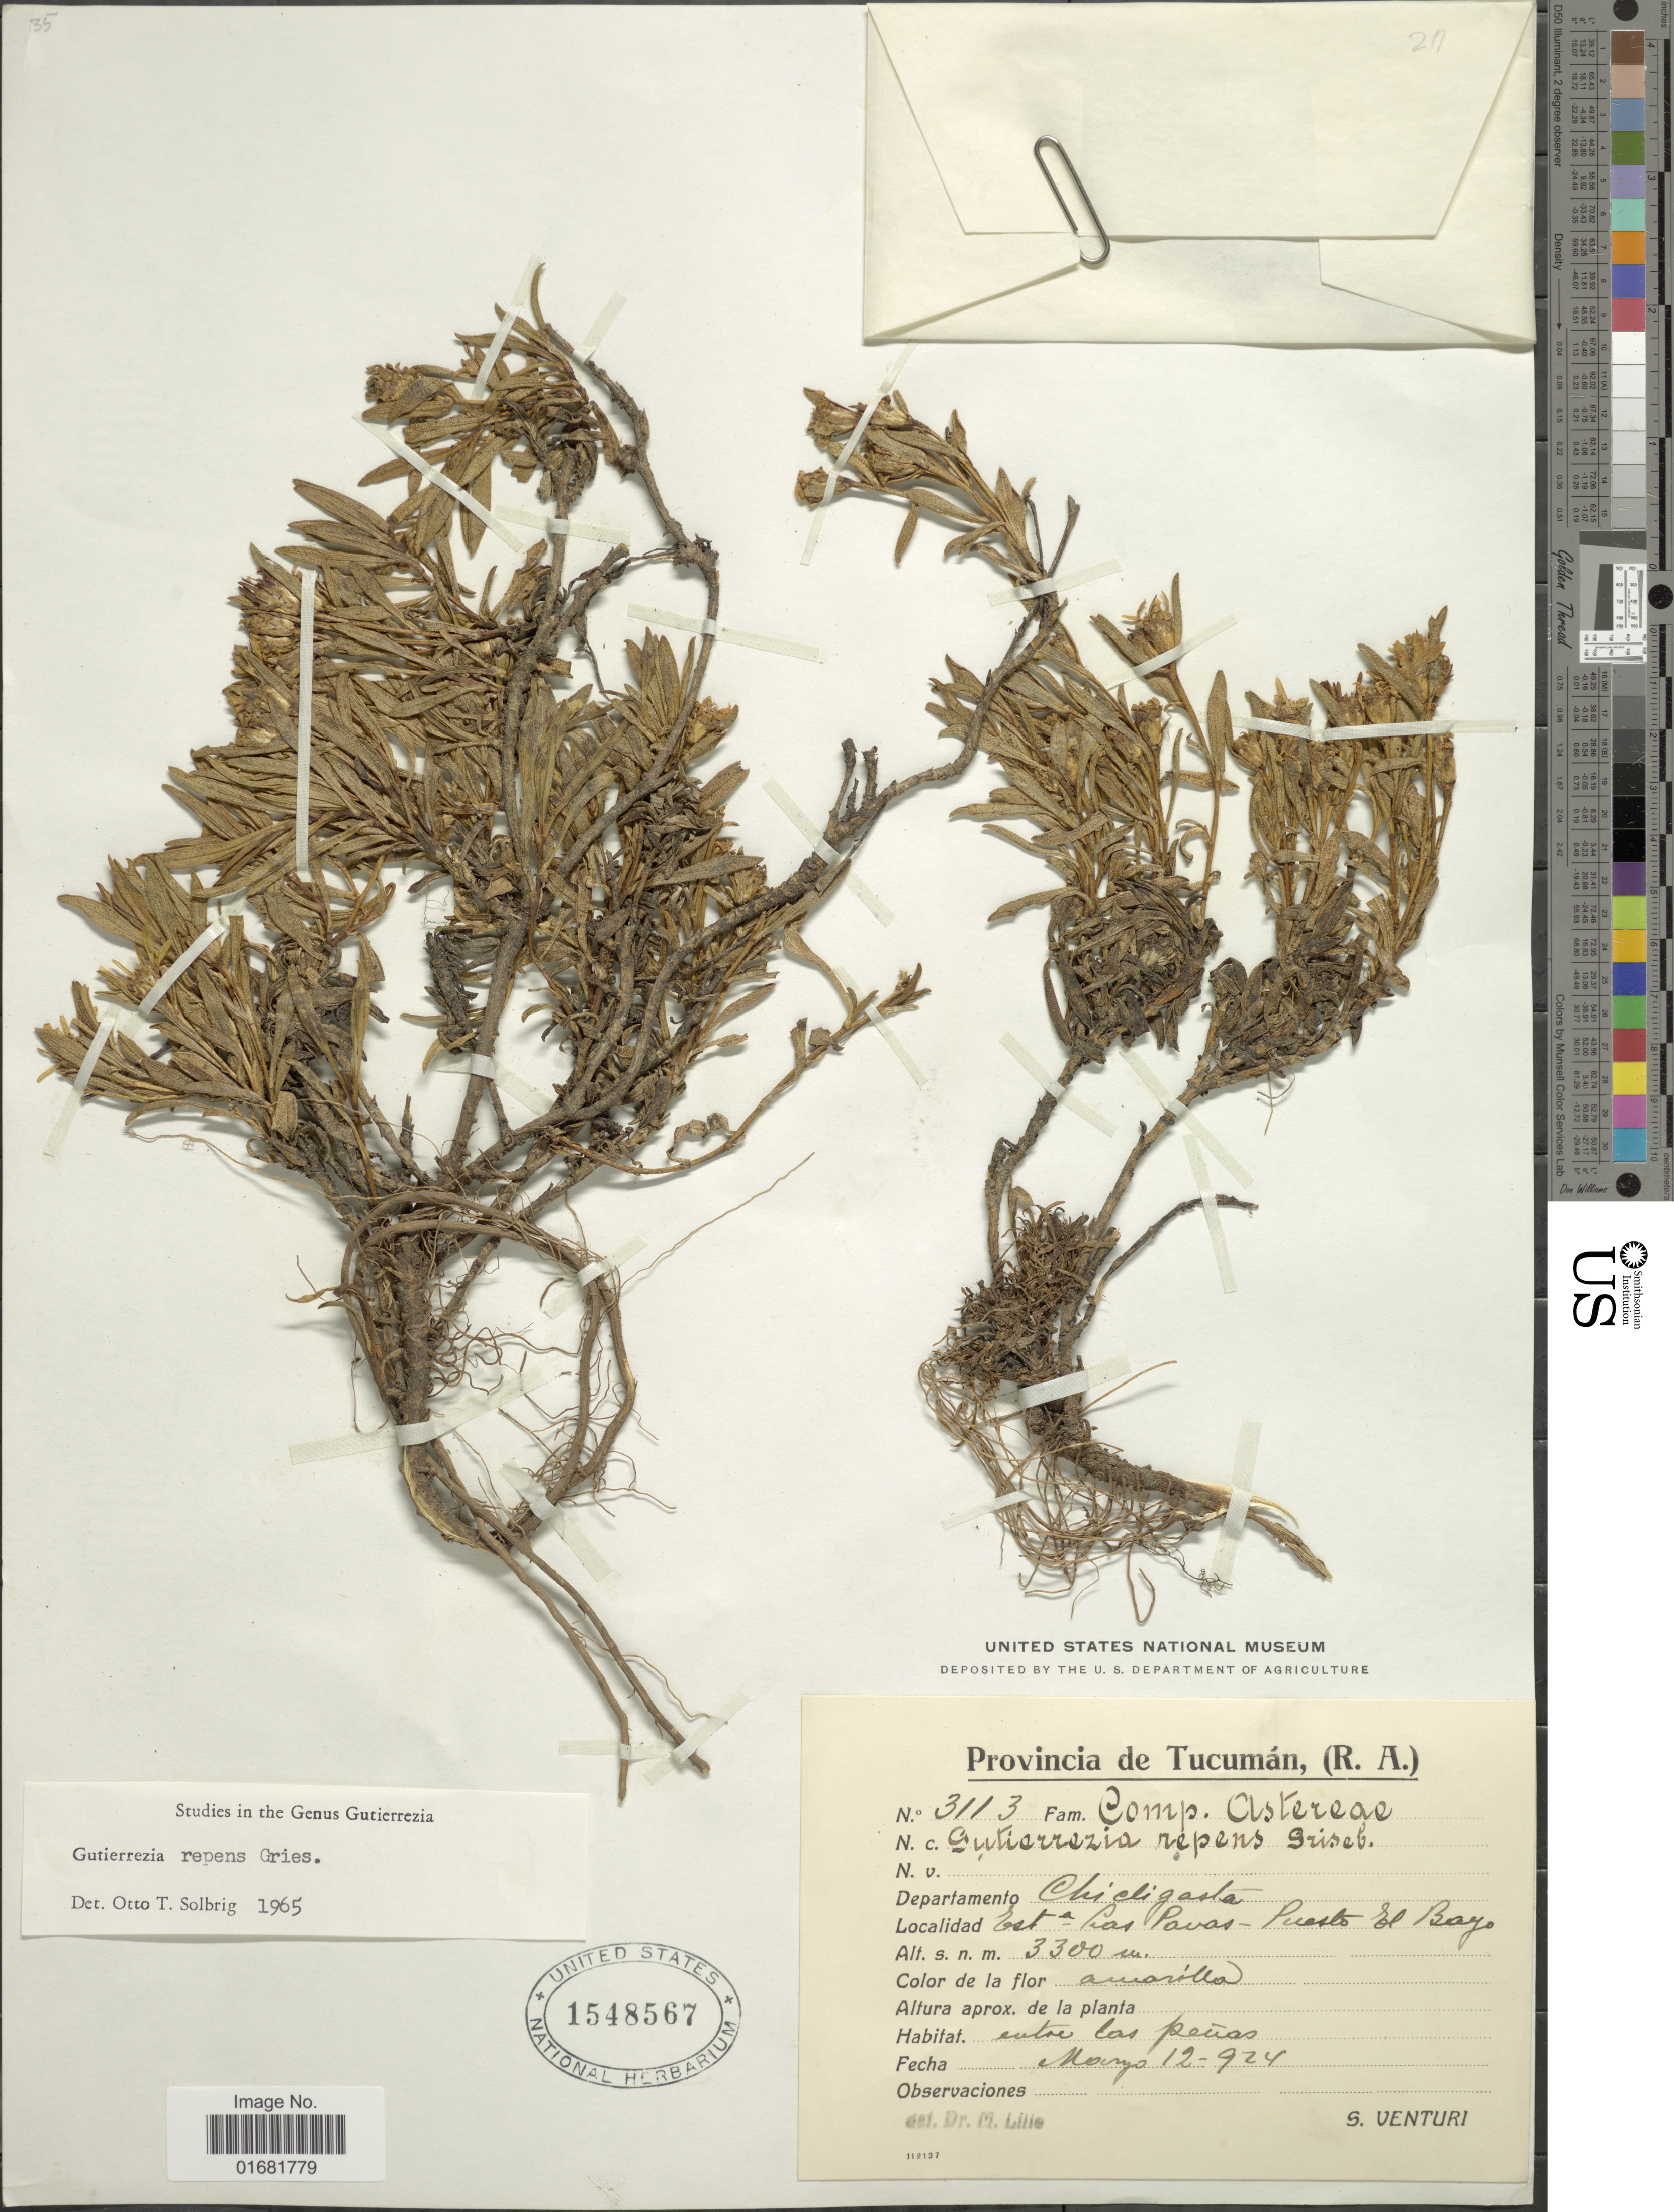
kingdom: Plantae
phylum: Tracheophyta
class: Magnoliopsida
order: Asterales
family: Asteraceae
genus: Gutierrezia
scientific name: Gutierrezia repens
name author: Griseb.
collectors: S. Venturi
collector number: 3113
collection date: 1924-03-12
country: Argentina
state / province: Tucuman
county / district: Chicligasta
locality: Esta Las Pavas- Puerto El Bayo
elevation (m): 3300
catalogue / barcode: US 1548567